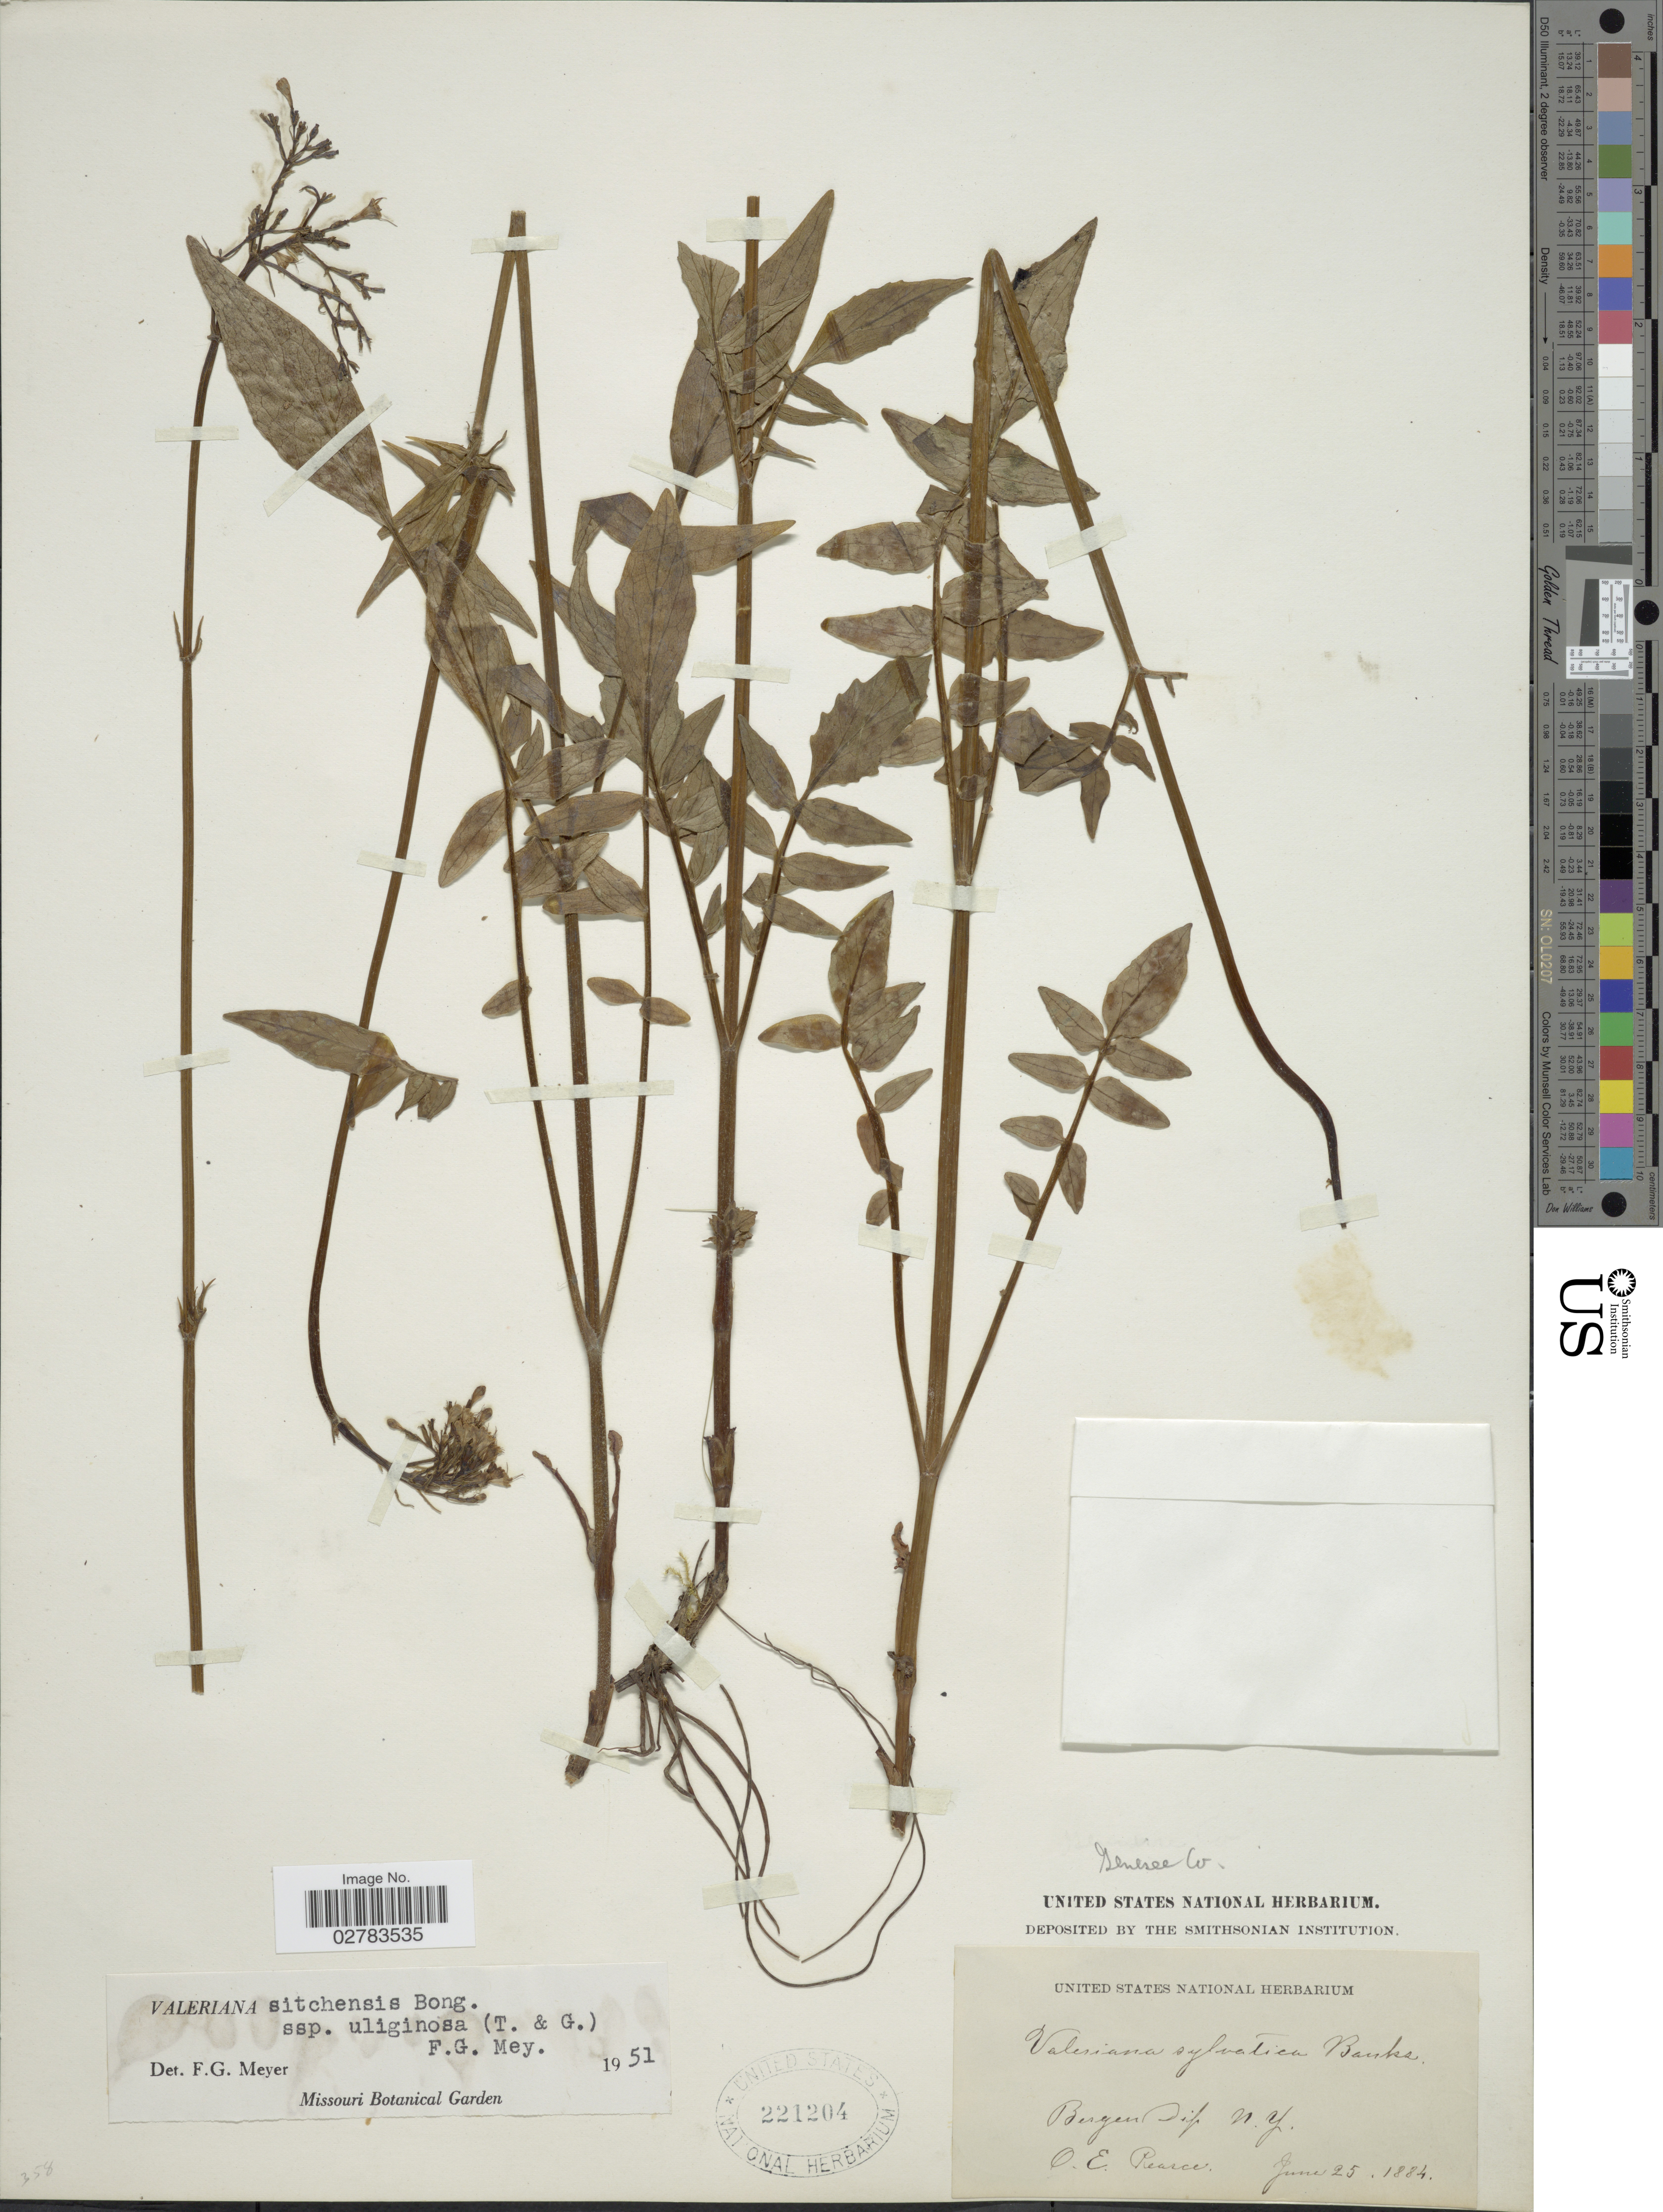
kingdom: Plantae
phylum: Tracheophyta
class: Magnoliopsida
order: Dipsacales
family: Caprifoliaceae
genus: Valeriana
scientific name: Valeriana sitchensis subsp. uliginosa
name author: (Torr. & A. Gray) F.G. Mey.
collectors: O. E. Pearce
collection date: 1884-06-25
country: United States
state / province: New York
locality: Bergen Sip [interpreted], Genesee Co.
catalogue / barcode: US 221204